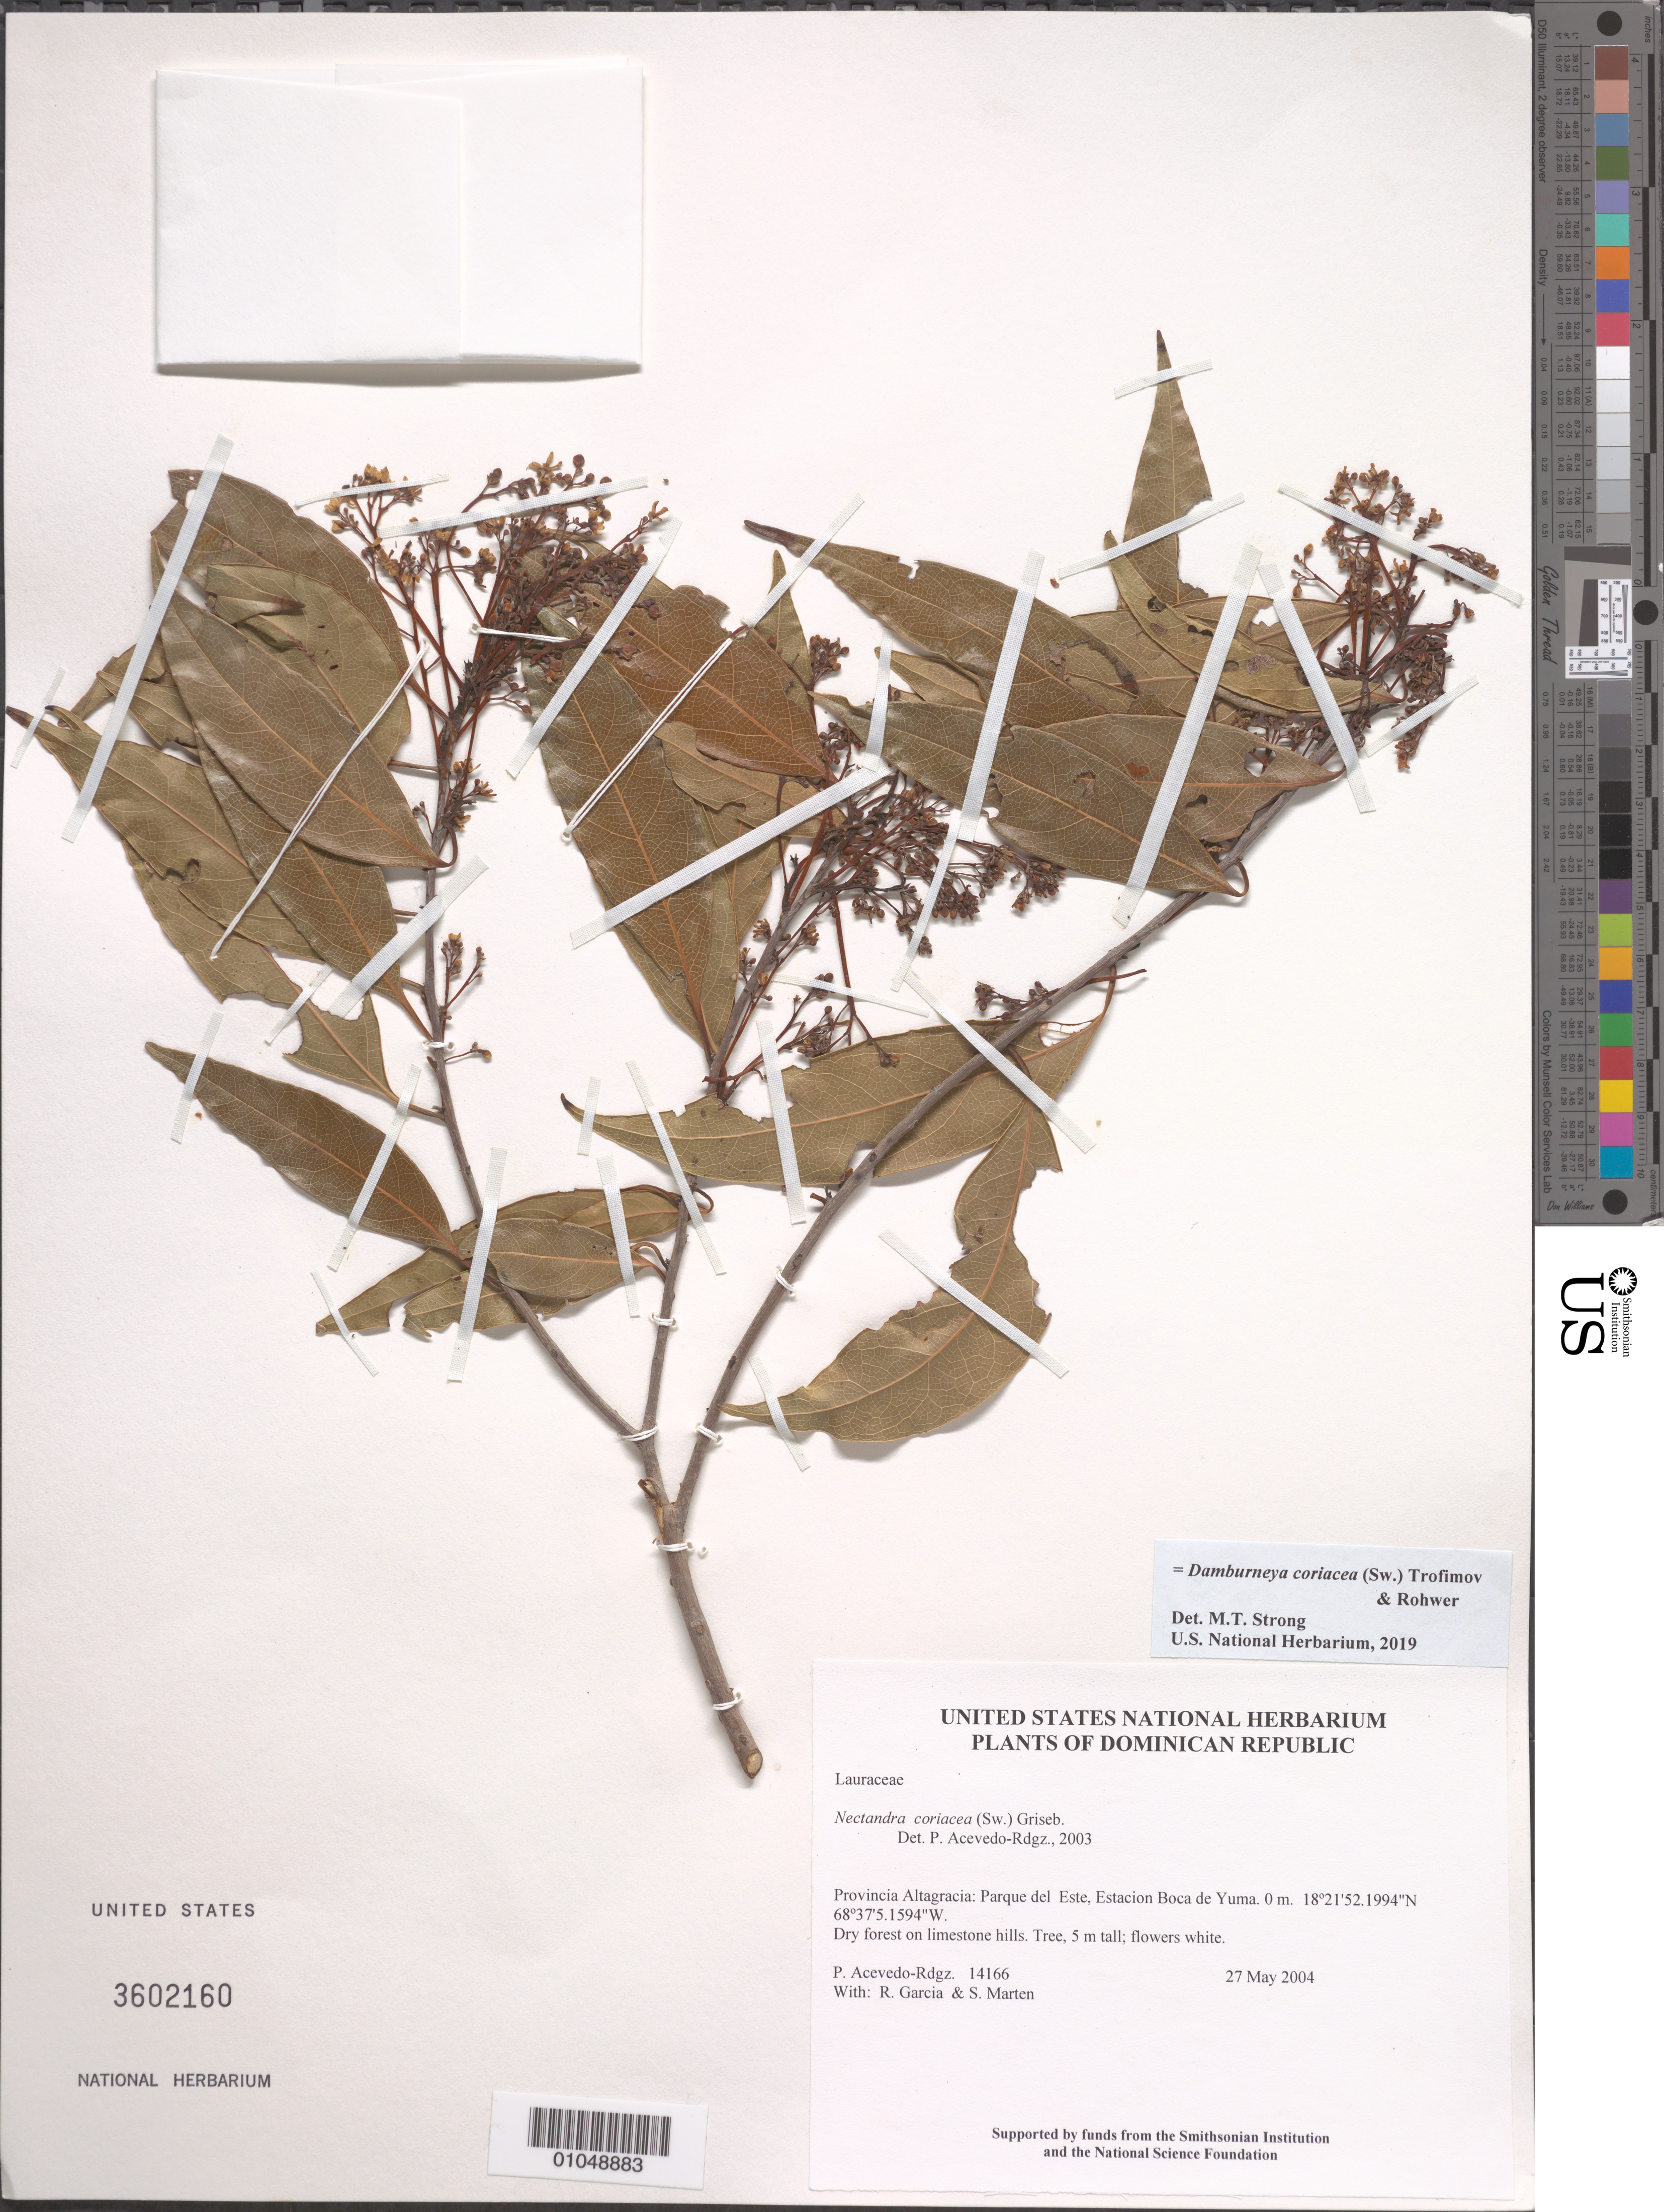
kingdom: Plantae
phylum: Tracheophyta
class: Magnoliopsida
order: Laurales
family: Lauraceae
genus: Damburneya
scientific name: Damburneya coriacea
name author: (Sw.) Trofimov & Rohwer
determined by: Strong, M. T., (US), Smithsonian Institution - National Museum of Natural History (UNITED STATES)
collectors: P. Acevedo-Rodr., R. G. García & S. Marten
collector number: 14166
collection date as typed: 27 May 2004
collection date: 2004-05-27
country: Dominican Republic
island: Hispaniola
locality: Provincia Altagracia: Parque del Este, Estacion Boca de Yuma.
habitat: Dry forest on limestone hills.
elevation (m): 0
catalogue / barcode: US 3602160